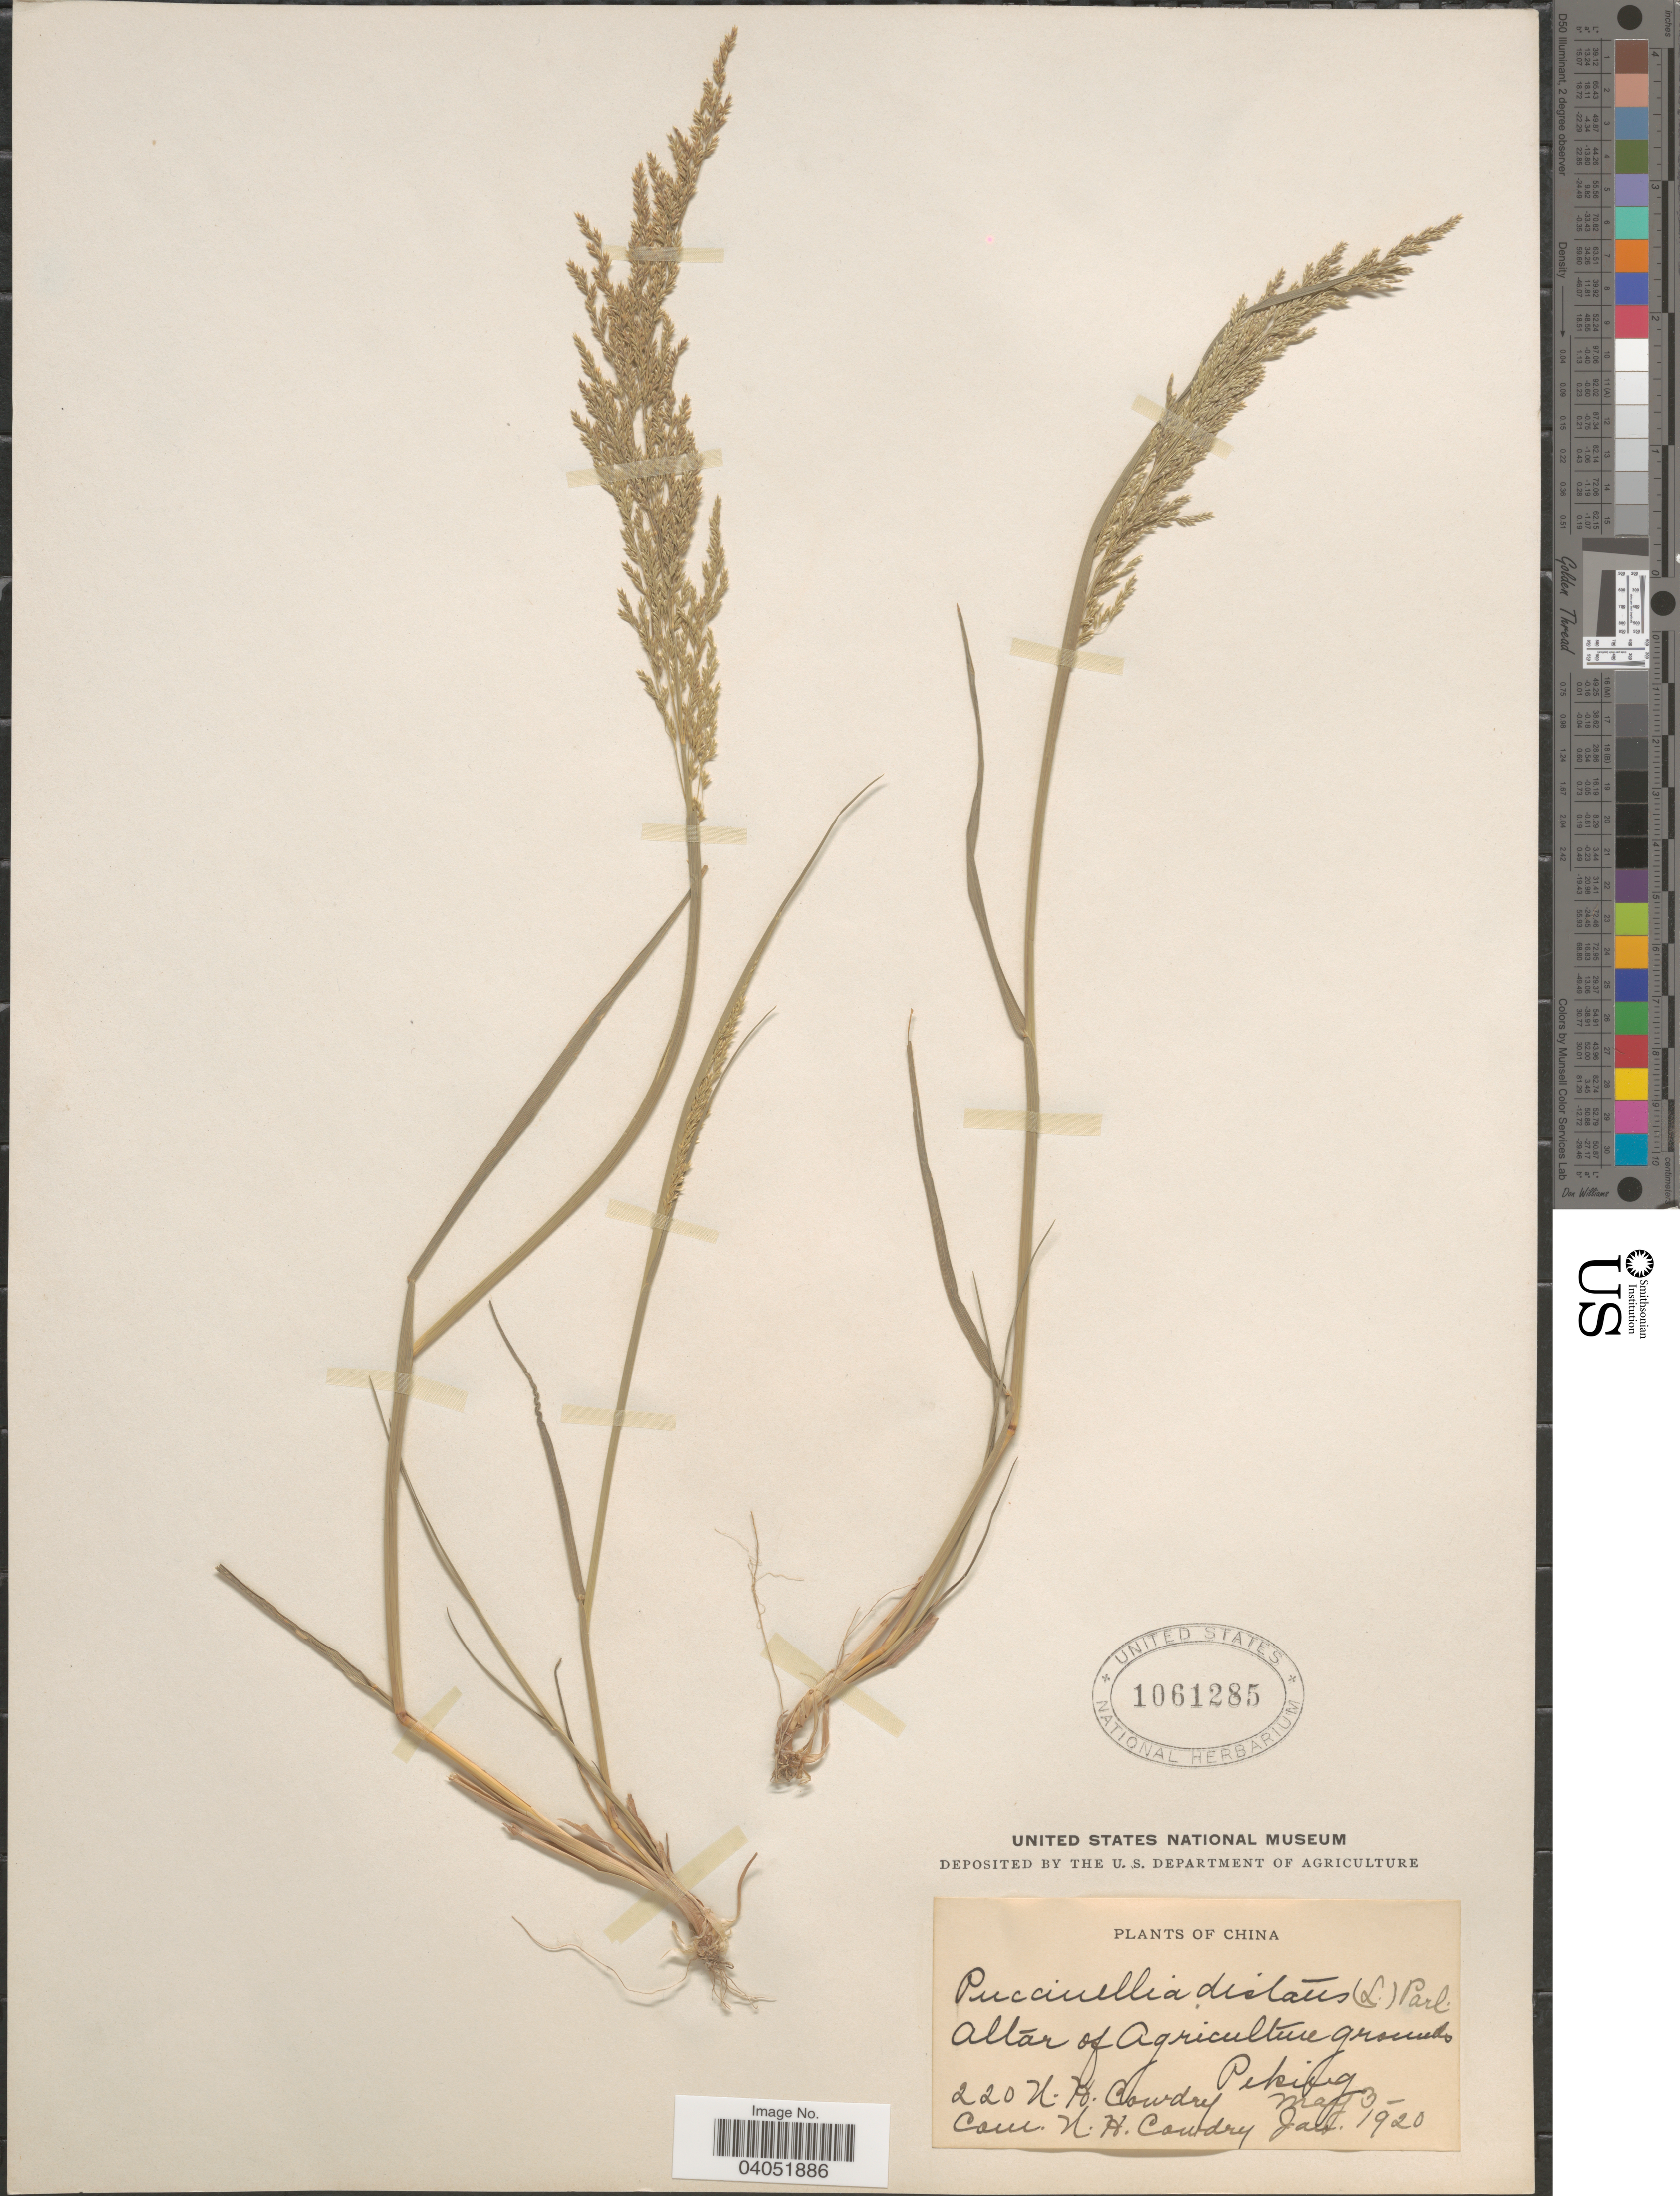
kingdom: Plantae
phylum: Tracheophyta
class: Liliopsida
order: Poales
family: Poaceae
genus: Puccinellia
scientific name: Puccinellia distans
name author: (Jacq.) Parl.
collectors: N. H. Cowdry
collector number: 220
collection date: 1920-05-03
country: China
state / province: Beijing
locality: Altar of Agriculture grounds. Peking.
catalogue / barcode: US 1061285